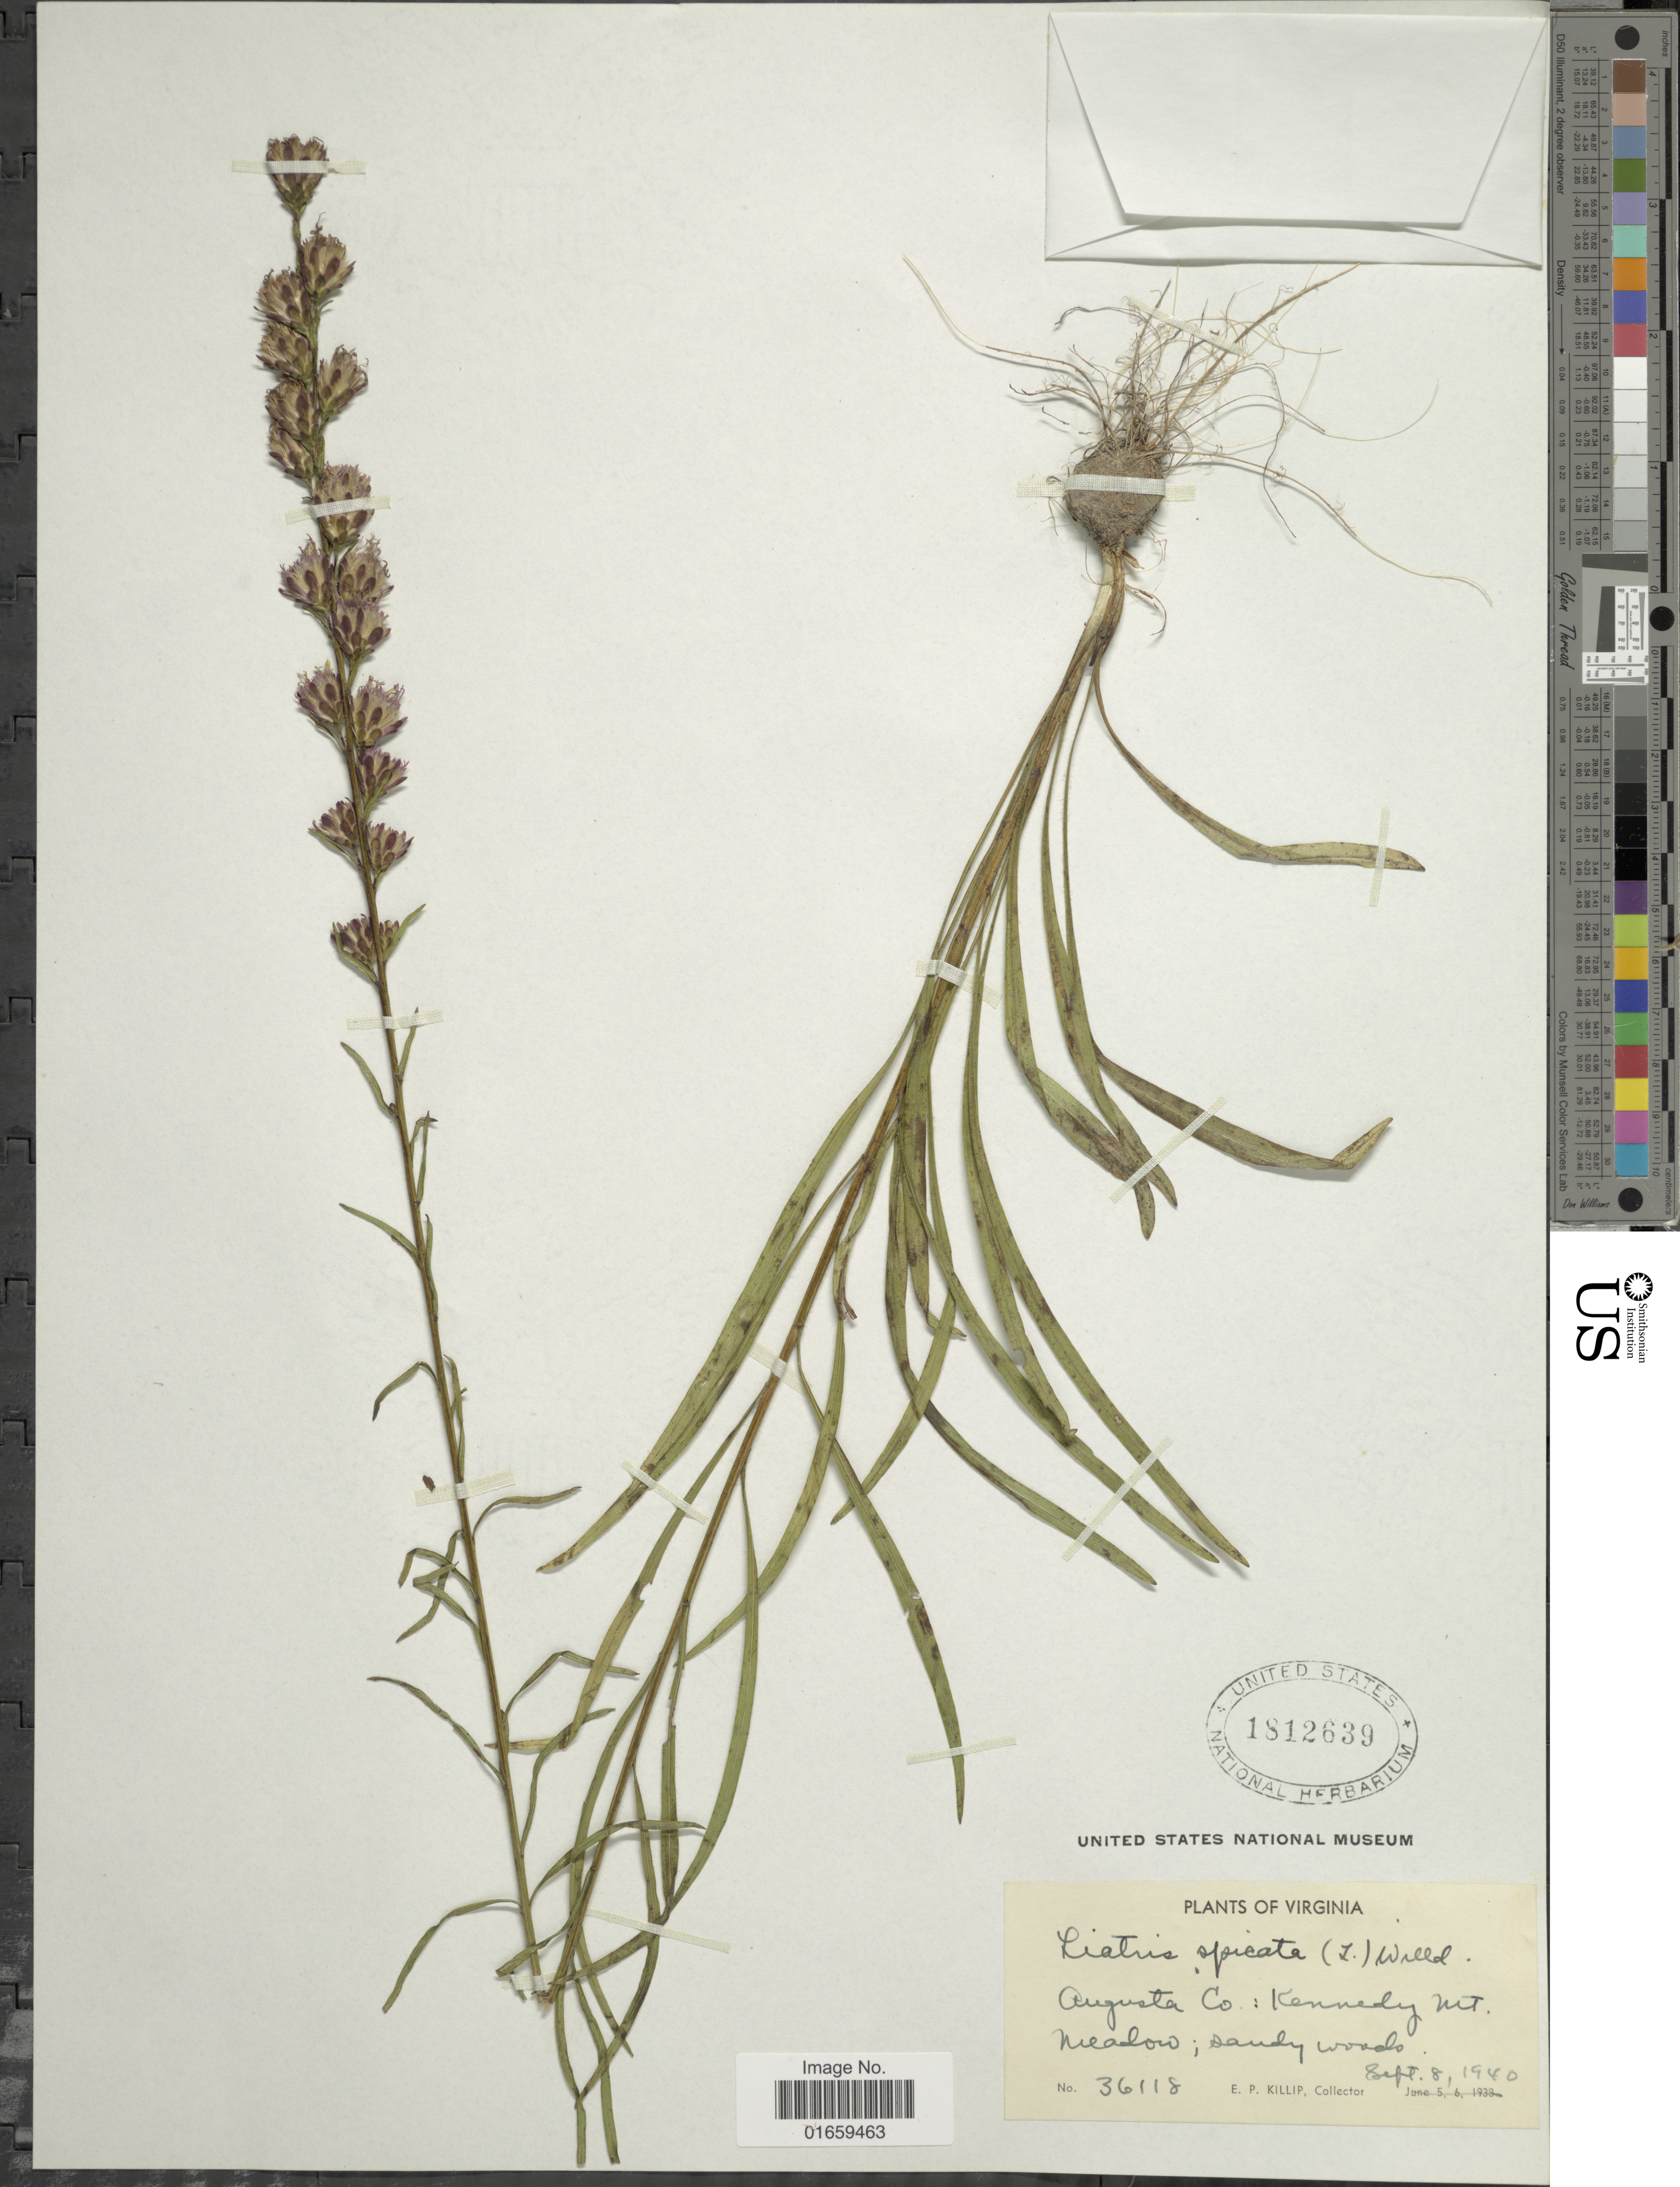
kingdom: Plantae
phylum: Tracheophyta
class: Magnoliopsida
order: Asterales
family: Asteraceae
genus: Liatris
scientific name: Liatris spicata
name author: (L.) Willd.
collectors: E. P. Killip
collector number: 36118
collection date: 1940-09-09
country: United States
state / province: Virginia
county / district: Augusta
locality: Augusta Co. : Kennedy mt., Nualow; sandy woods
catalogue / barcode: US 1812639